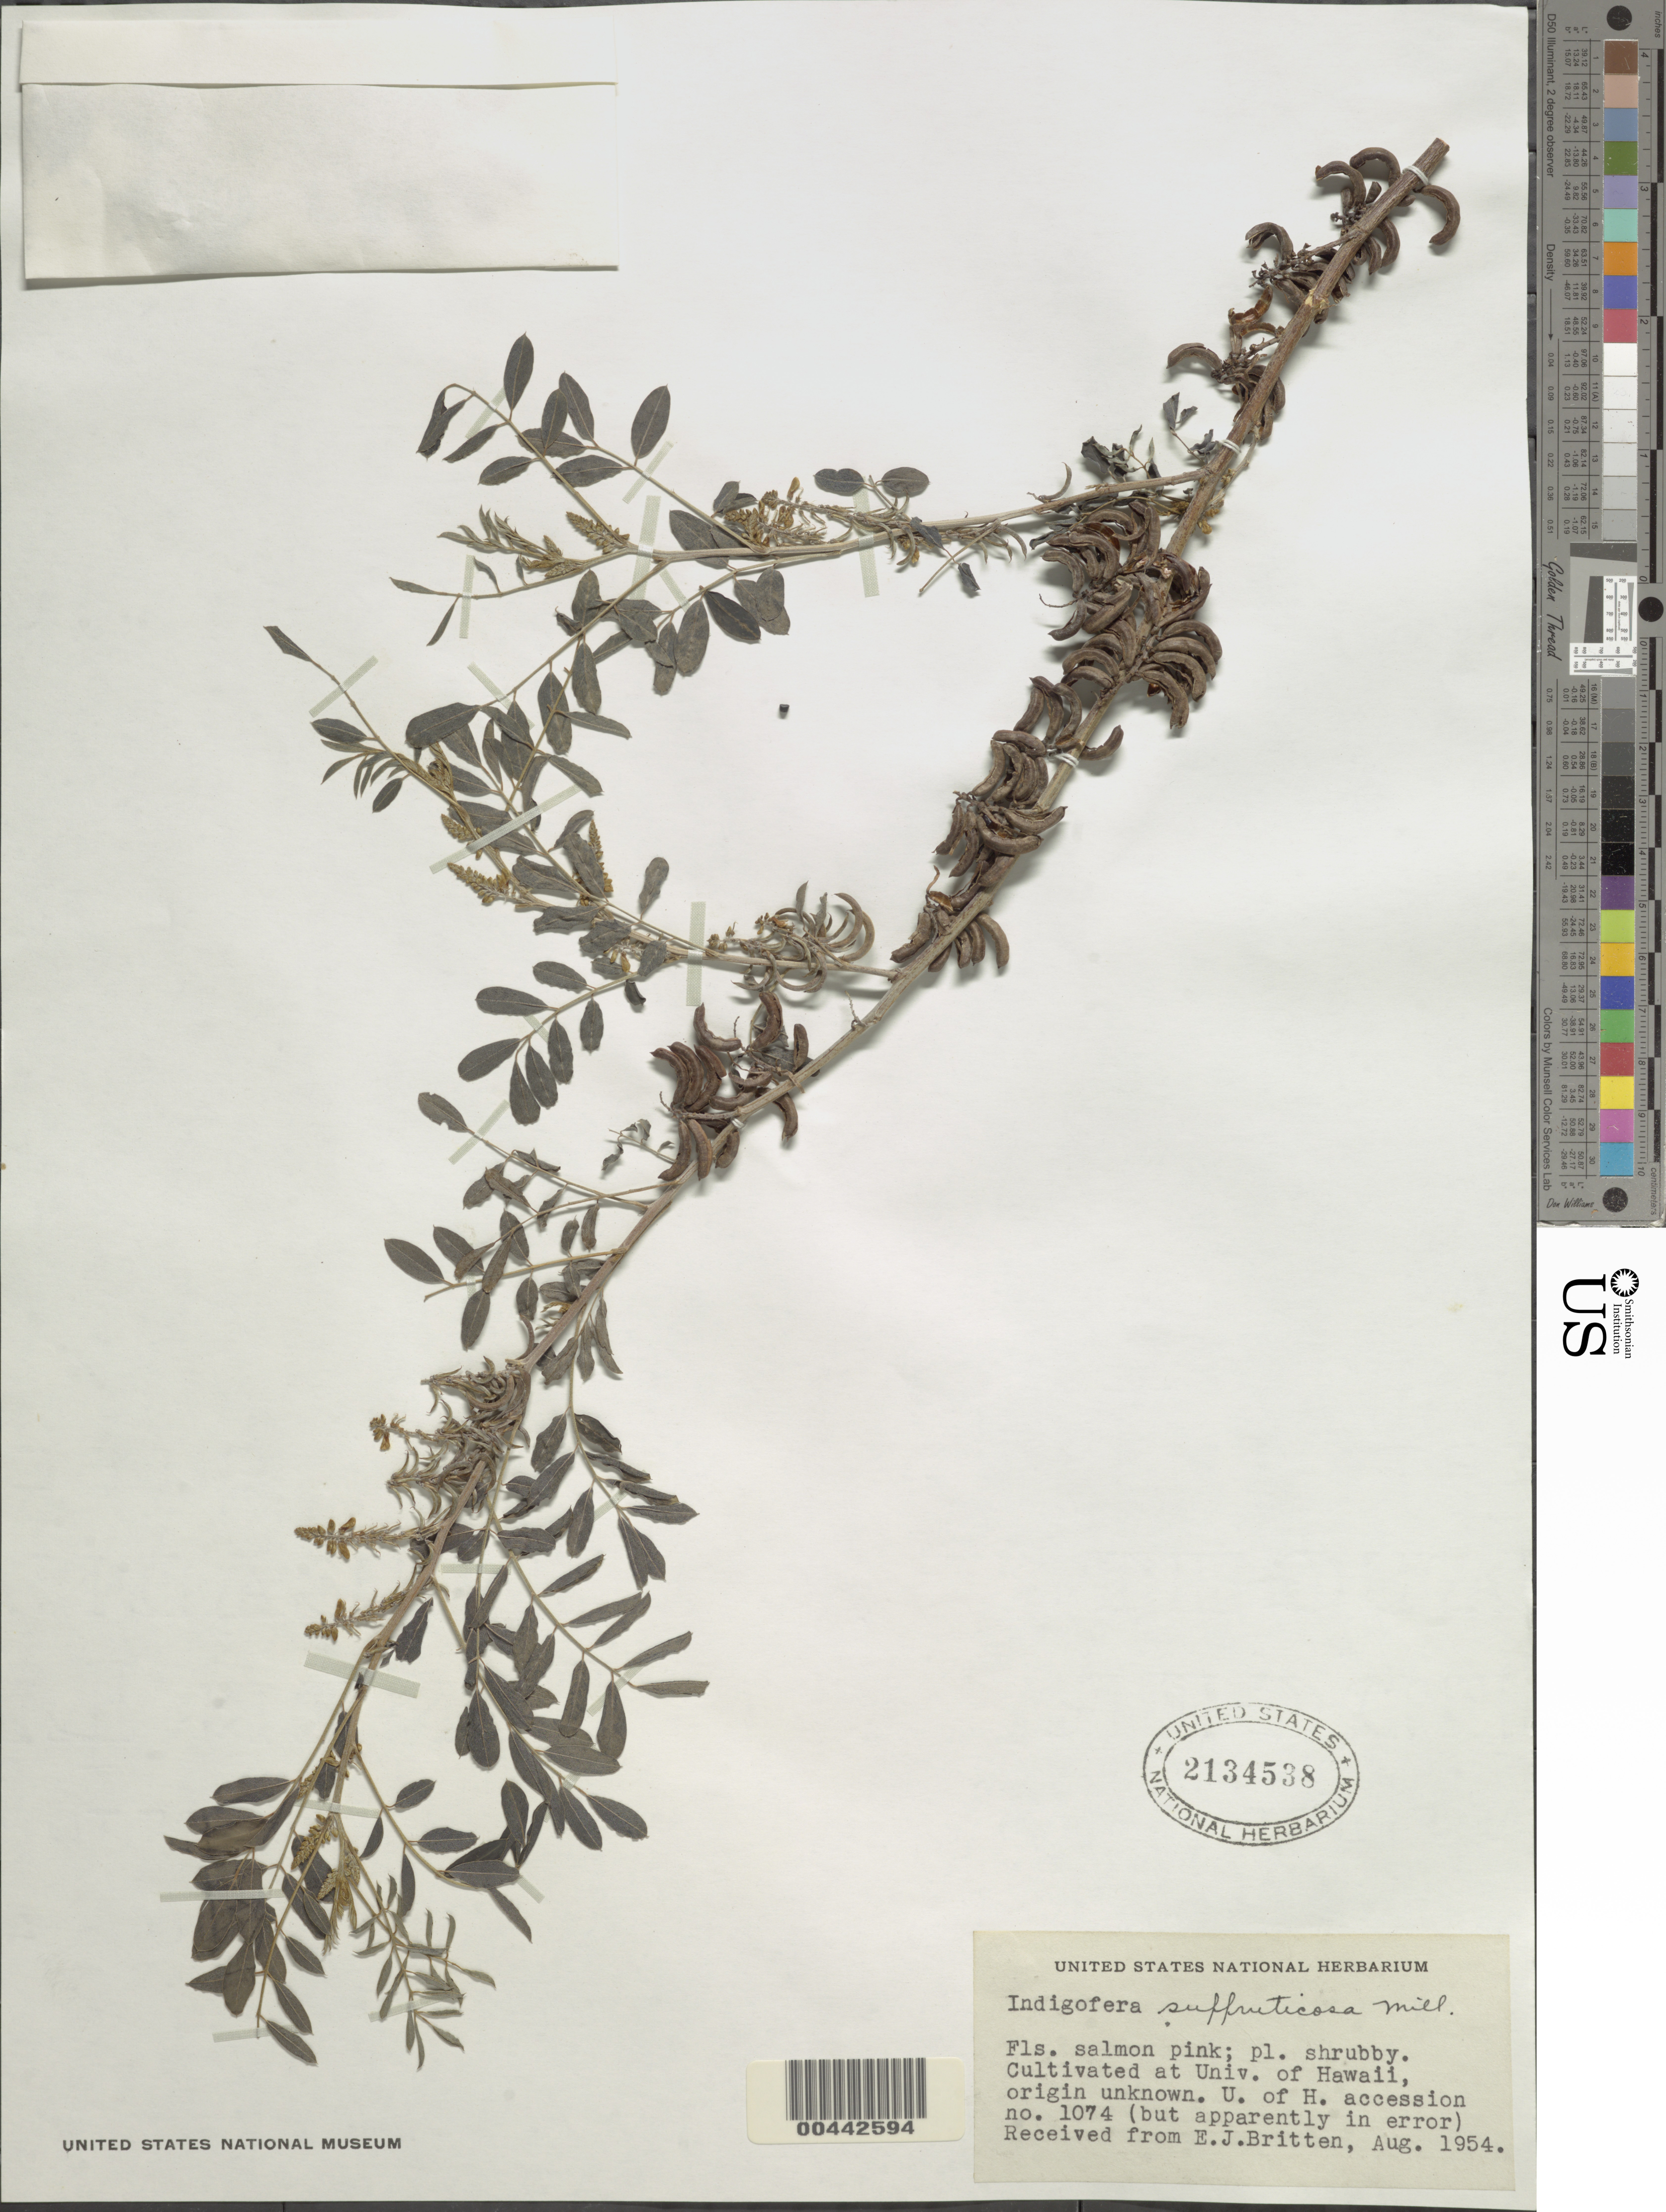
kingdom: Plantae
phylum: Tracheophyta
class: Magnoliopsida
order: Fabales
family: Fabaceae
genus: Indigofera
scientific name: Indigofera suffruticosa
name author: Mill.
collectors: E. Britten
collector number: U of H 1074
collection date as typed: Aug 1954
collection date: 1954-08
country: United States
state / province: Hawaii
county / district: Honolulu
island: Oahu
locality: Cultivated at Univ. of Hawaii, origin unknown.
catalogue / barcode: US 2134538